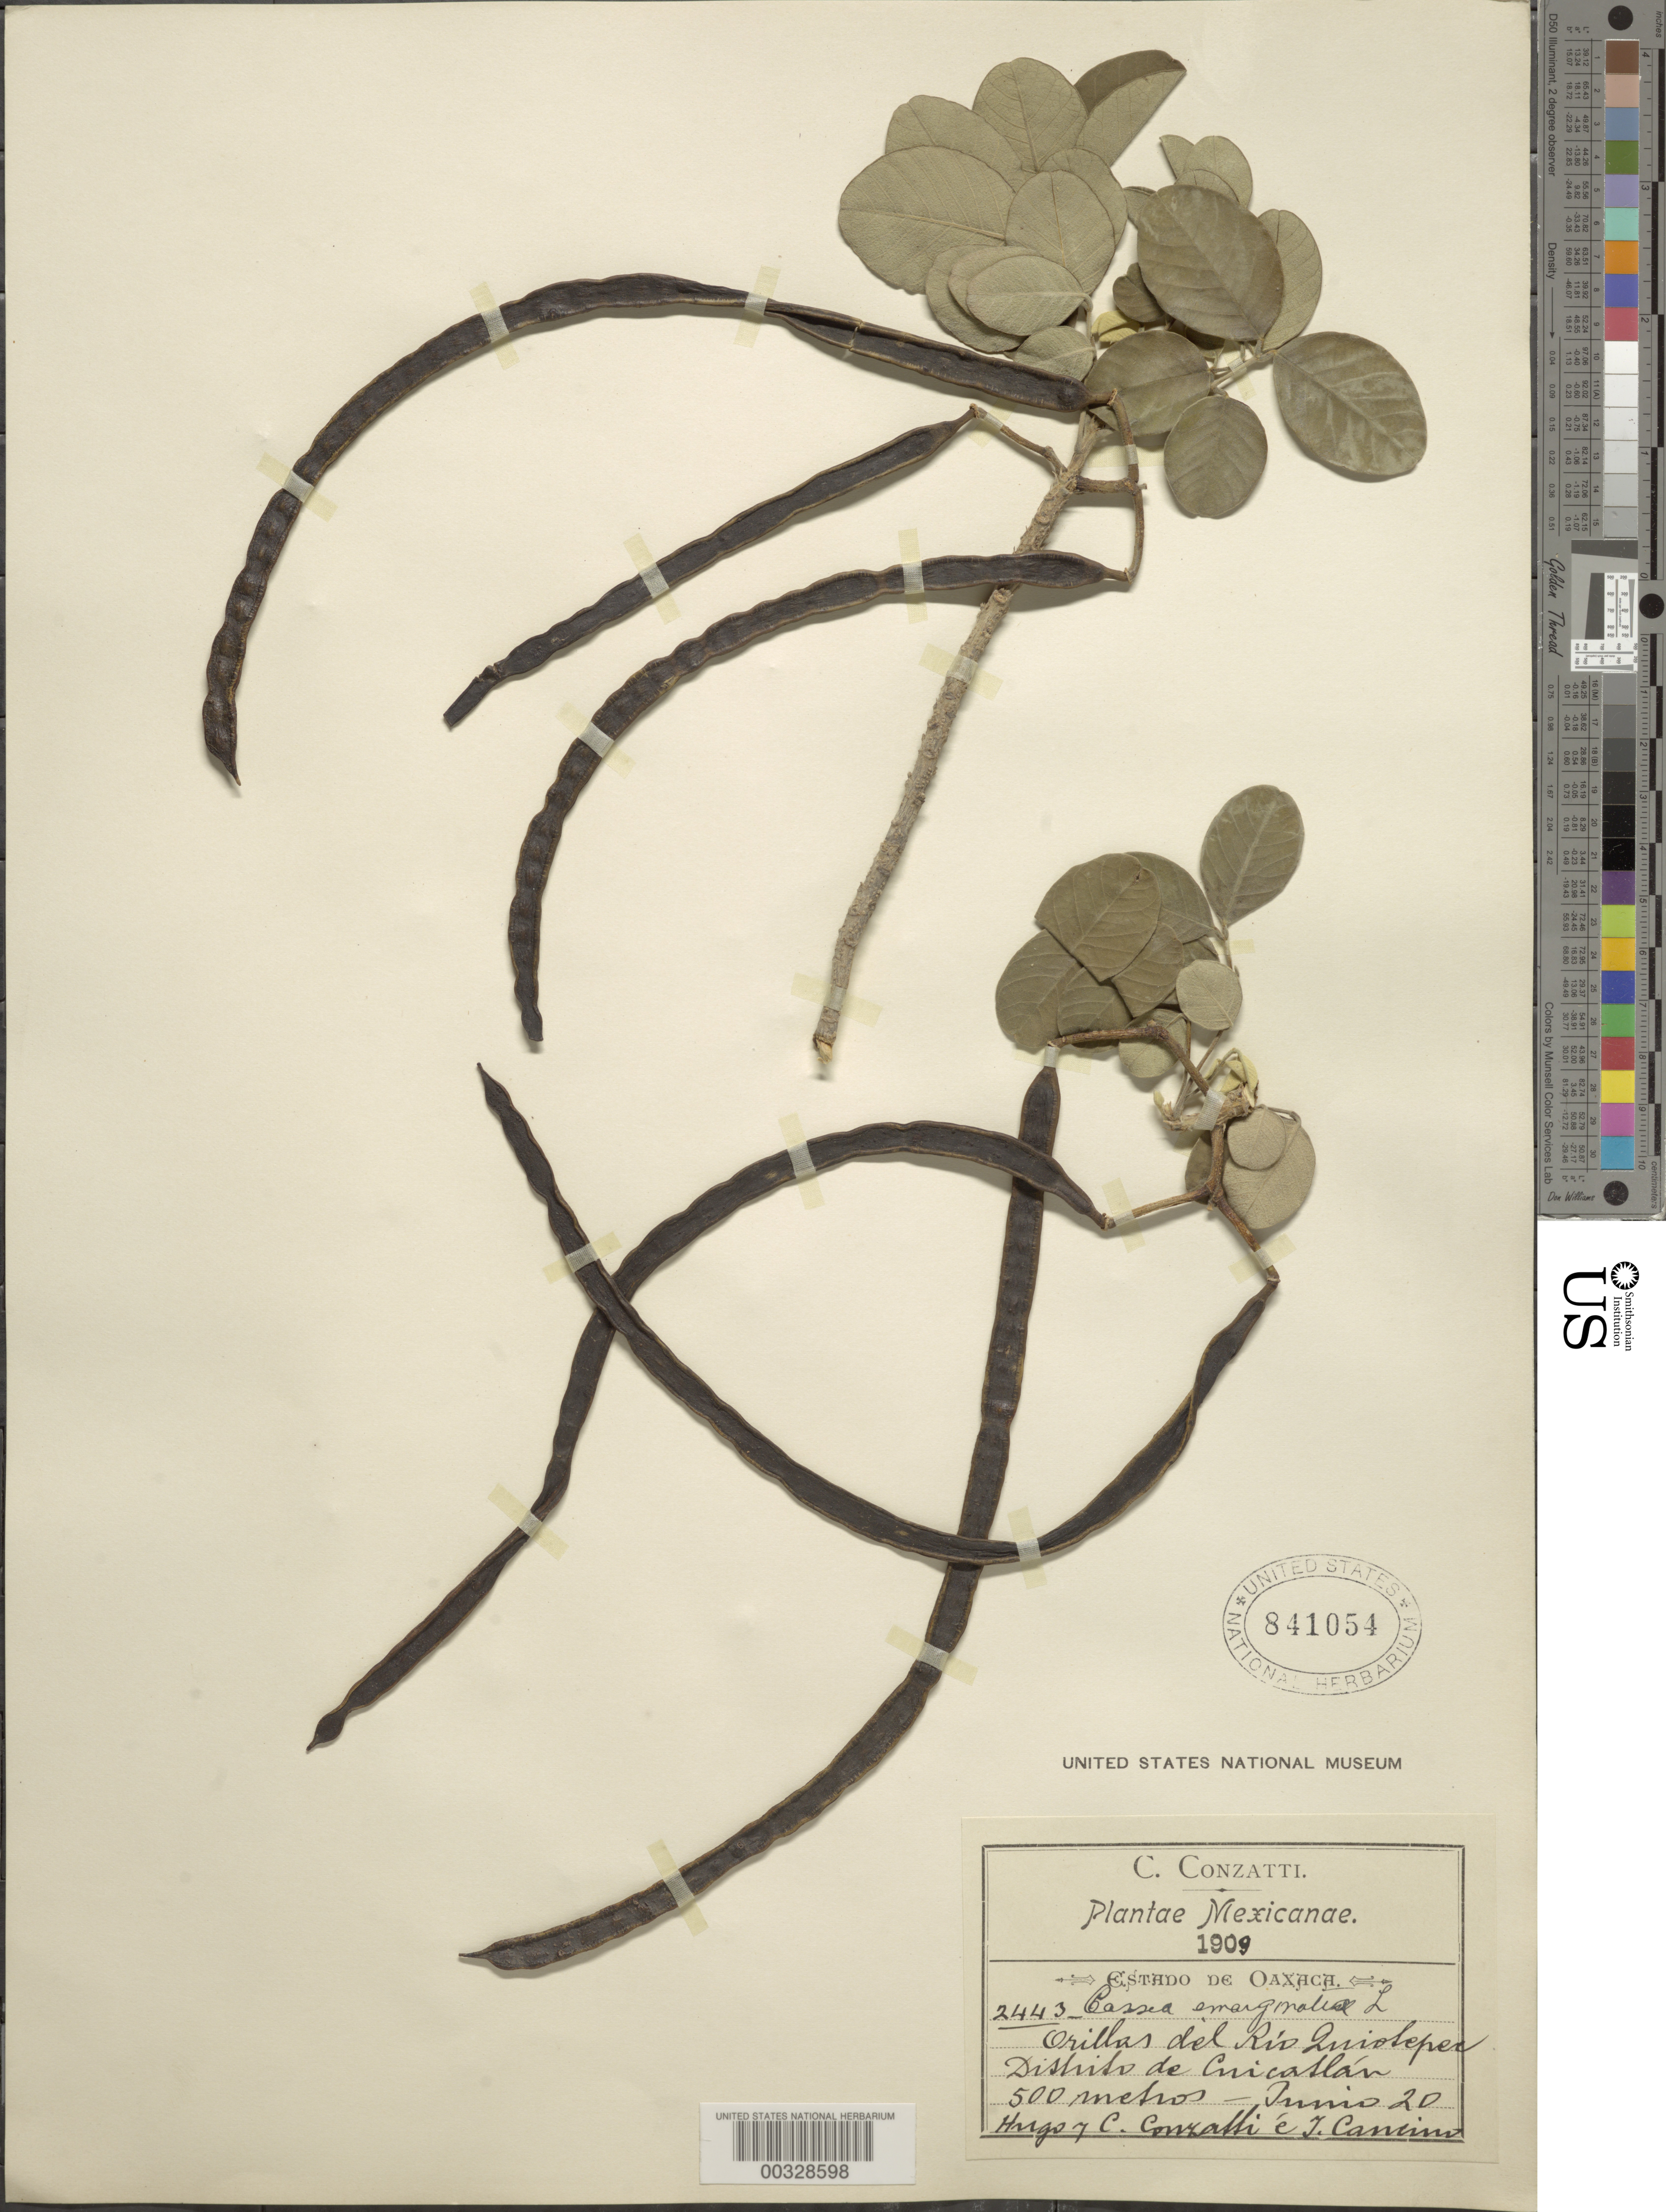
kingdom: Plantae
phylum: Tracheophyta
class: Magnoliopsida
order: Fabales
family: Fabaceae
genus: Senna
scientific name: Senna emarginata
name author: L.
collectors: C. Conzatti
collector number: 2443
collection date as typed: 20 Jun 1909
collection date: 1909-06-20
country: Mexico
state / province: Oaxaca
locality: Chicatlan mun. (?), banks of the rio quiotepec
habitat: River banks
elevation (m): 500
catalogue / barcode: US 841054